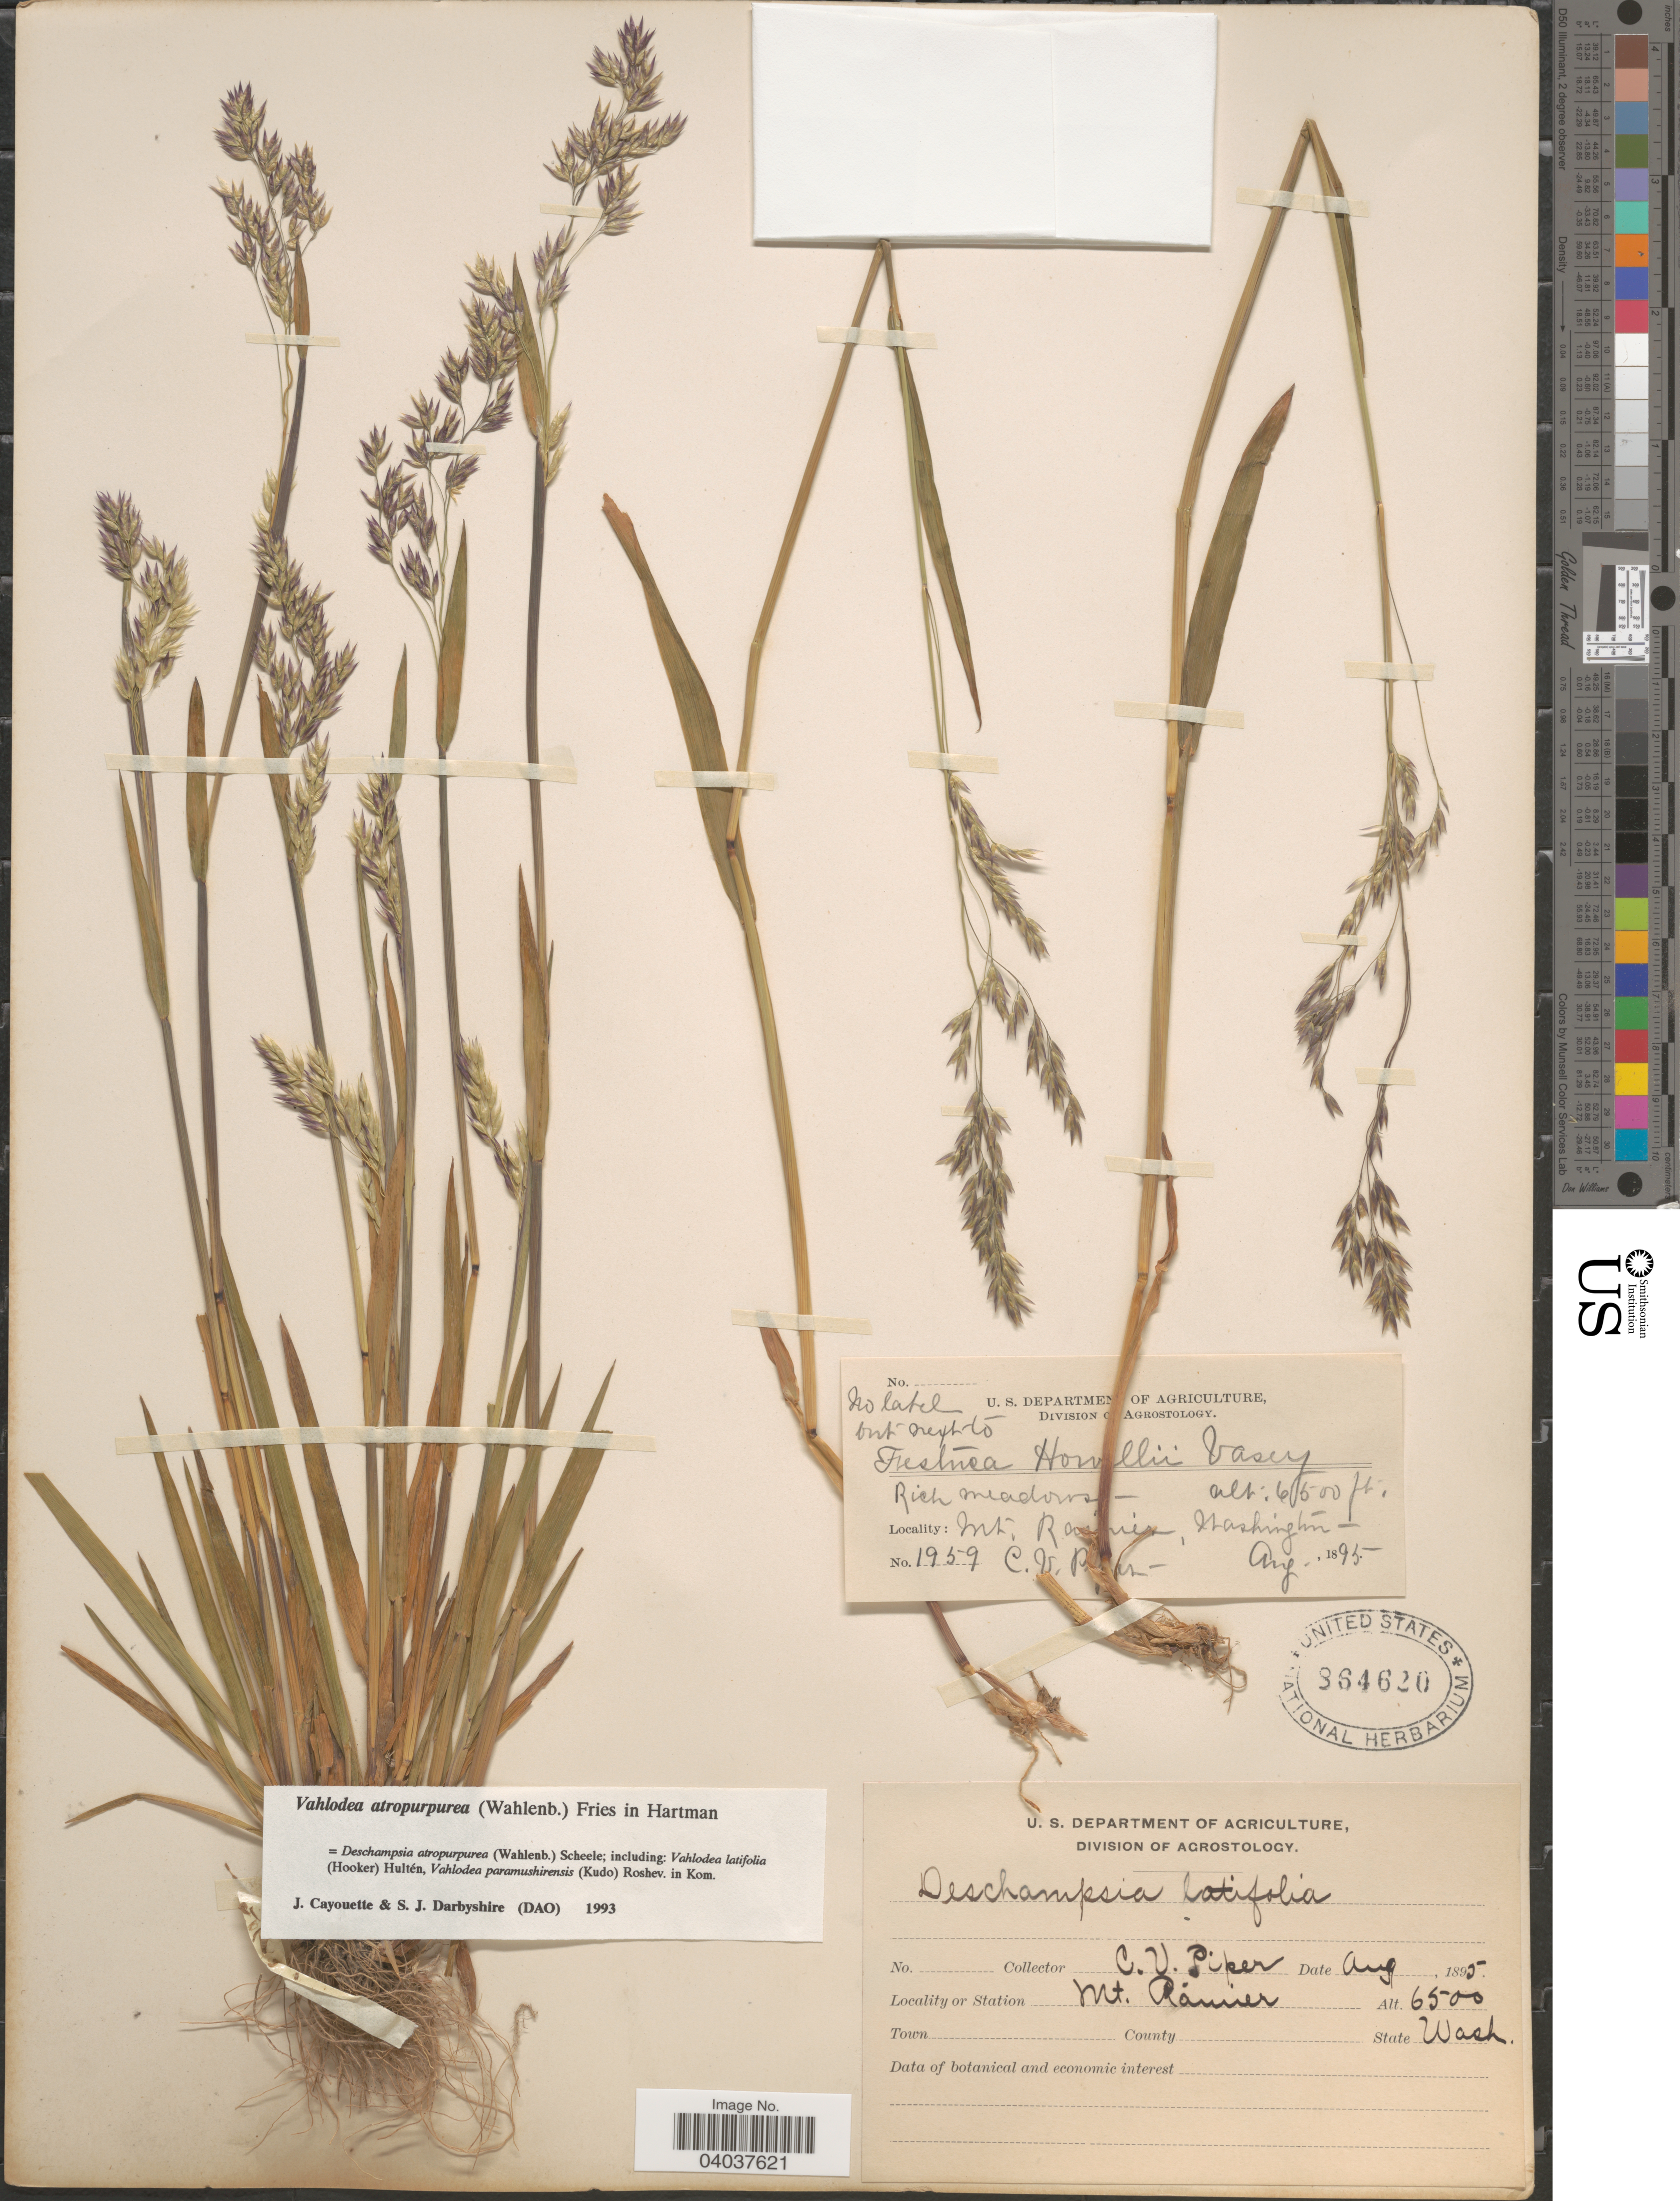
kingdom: Plantae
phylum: Tracheophyta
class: Liliopsida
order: Poales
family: Poaceae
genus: Vahlodea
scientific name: Vahlodea atropurpurea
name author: (Wahlenb.) Fr. ex Hartm.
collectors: C. V. Piper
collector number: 1959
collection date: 1895-08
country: United States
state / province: Washington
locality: Station Mt. Rainier.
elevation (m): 1981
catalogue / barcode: US 864620